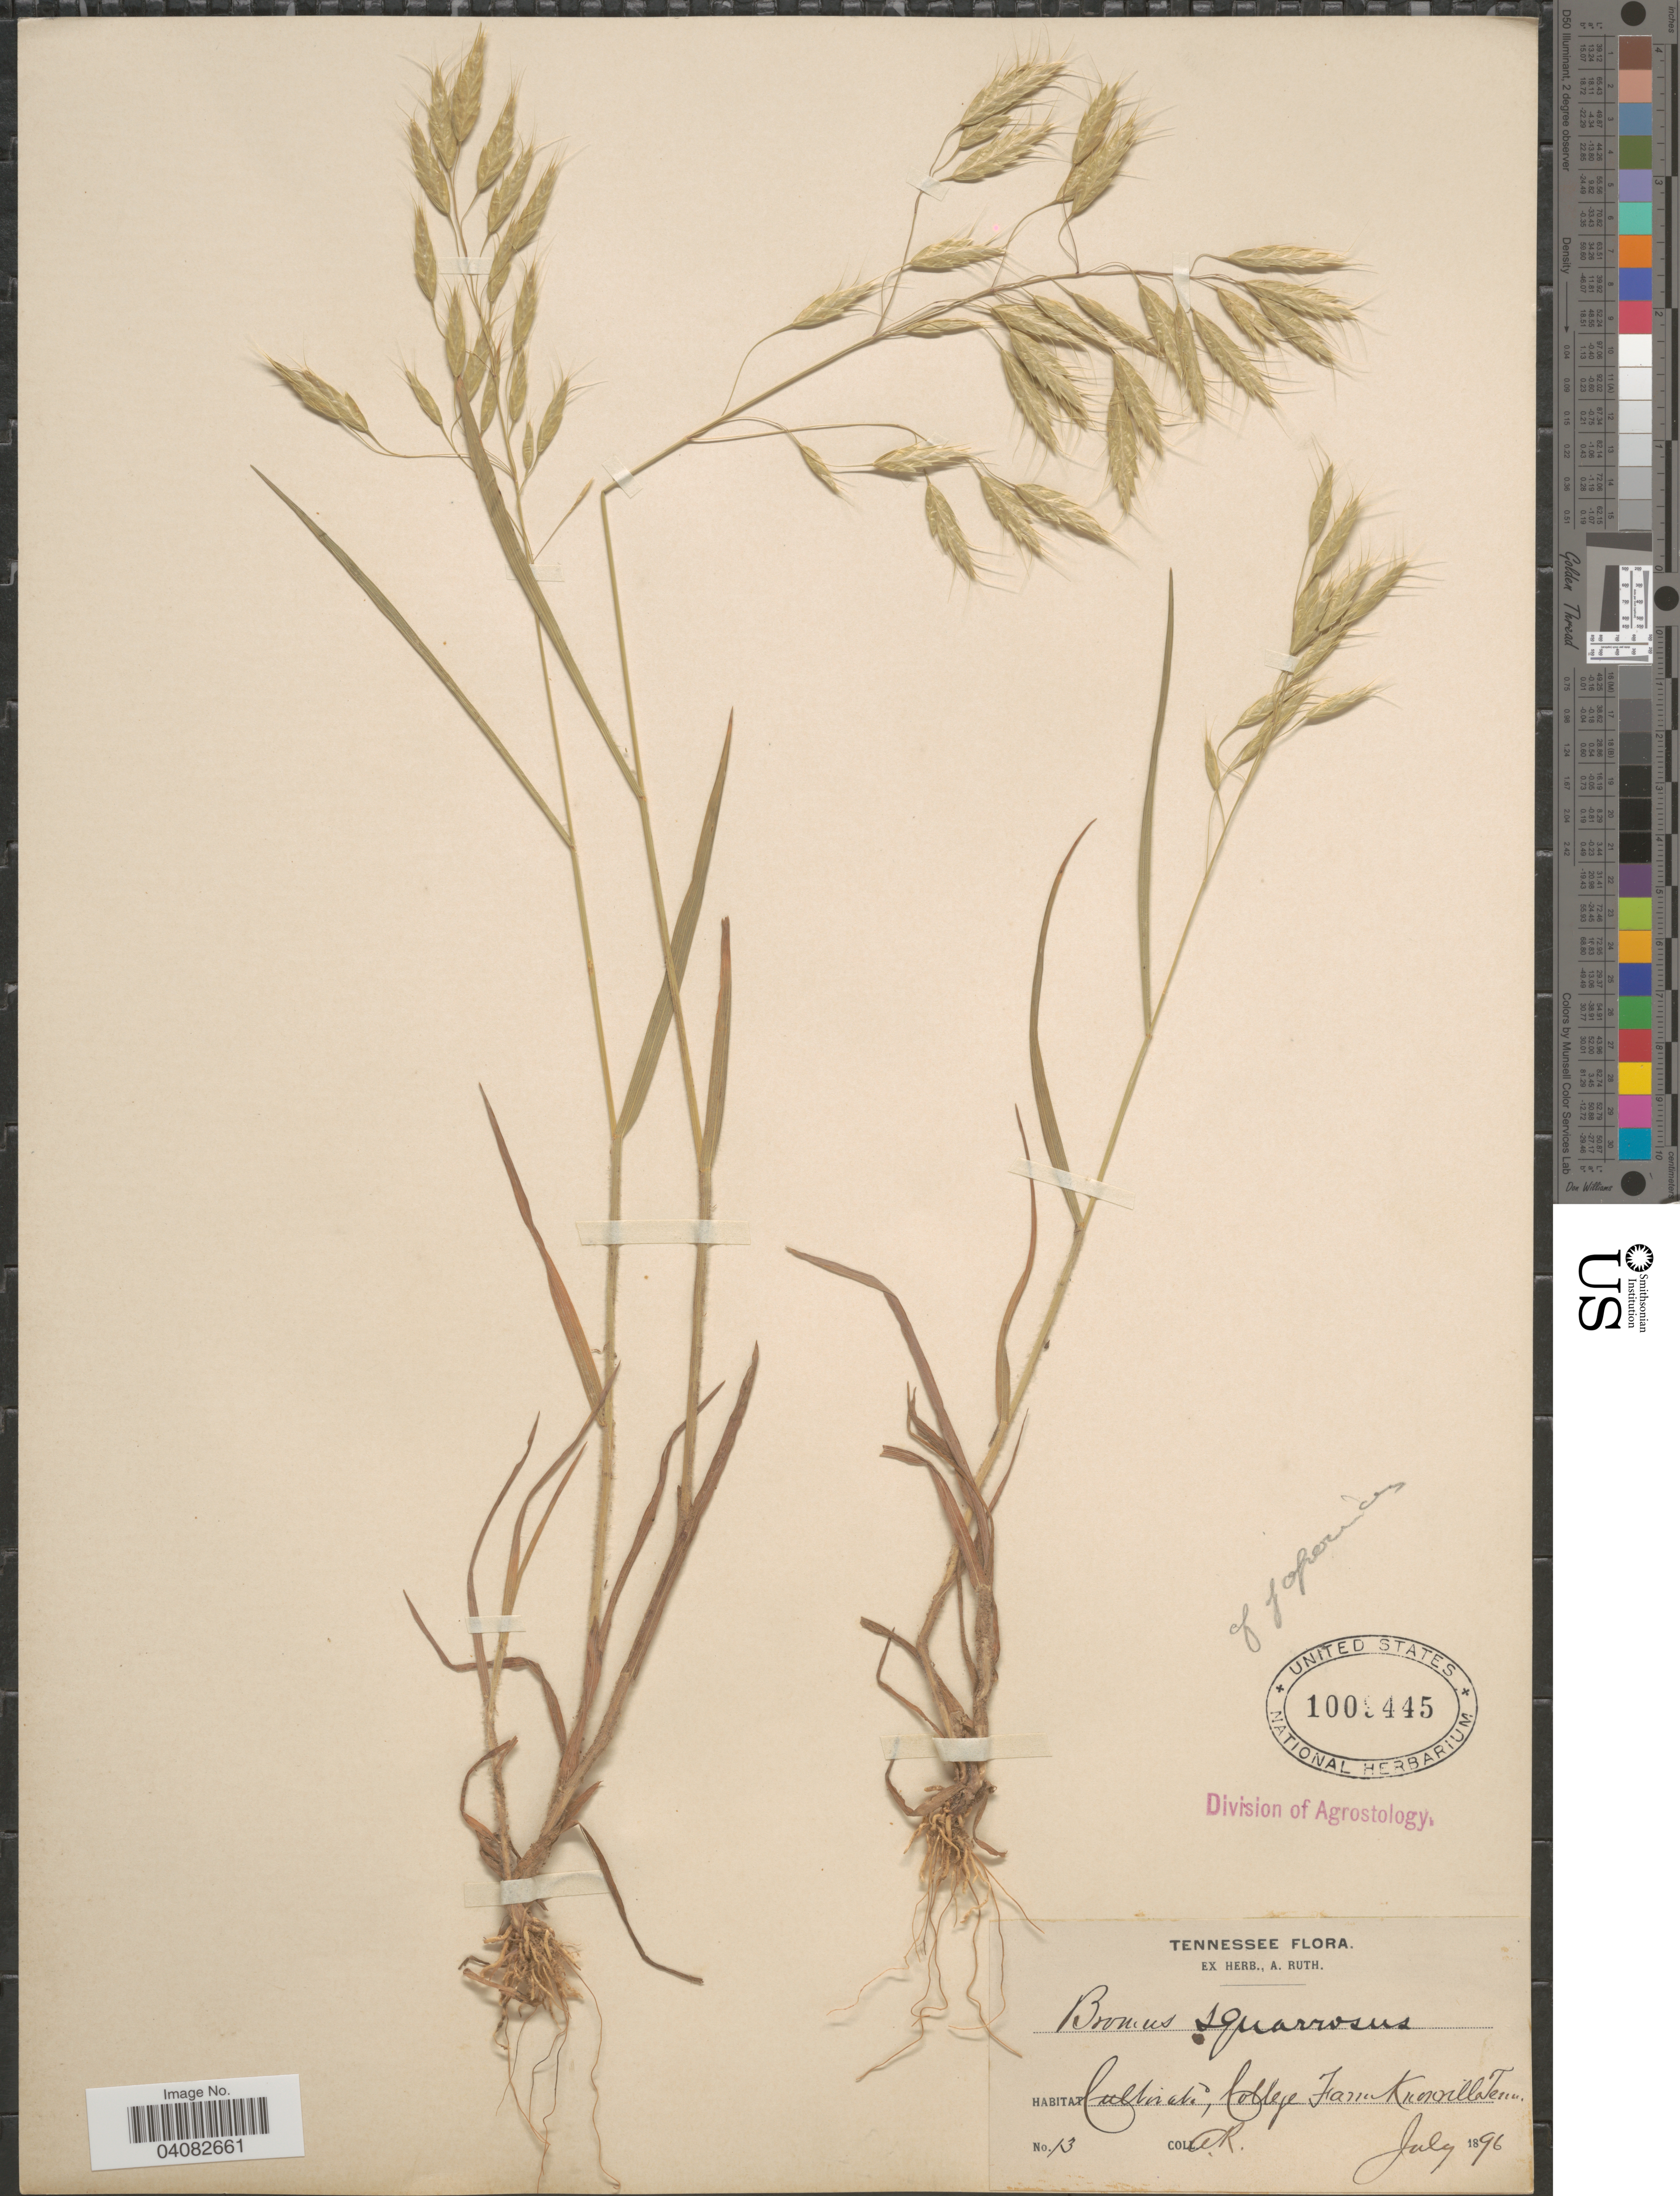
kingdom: Plantae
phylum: Tracheophyta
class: Liliopsida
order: Poales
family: Poaceae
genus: Bromus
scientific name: Bromus japonicus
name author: Houtt.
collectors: A. Ruth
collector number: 13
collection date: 1896-07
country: United States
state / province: Tennessee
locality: Cultivated, College Farm Knoxville.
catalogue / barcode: US 1009445